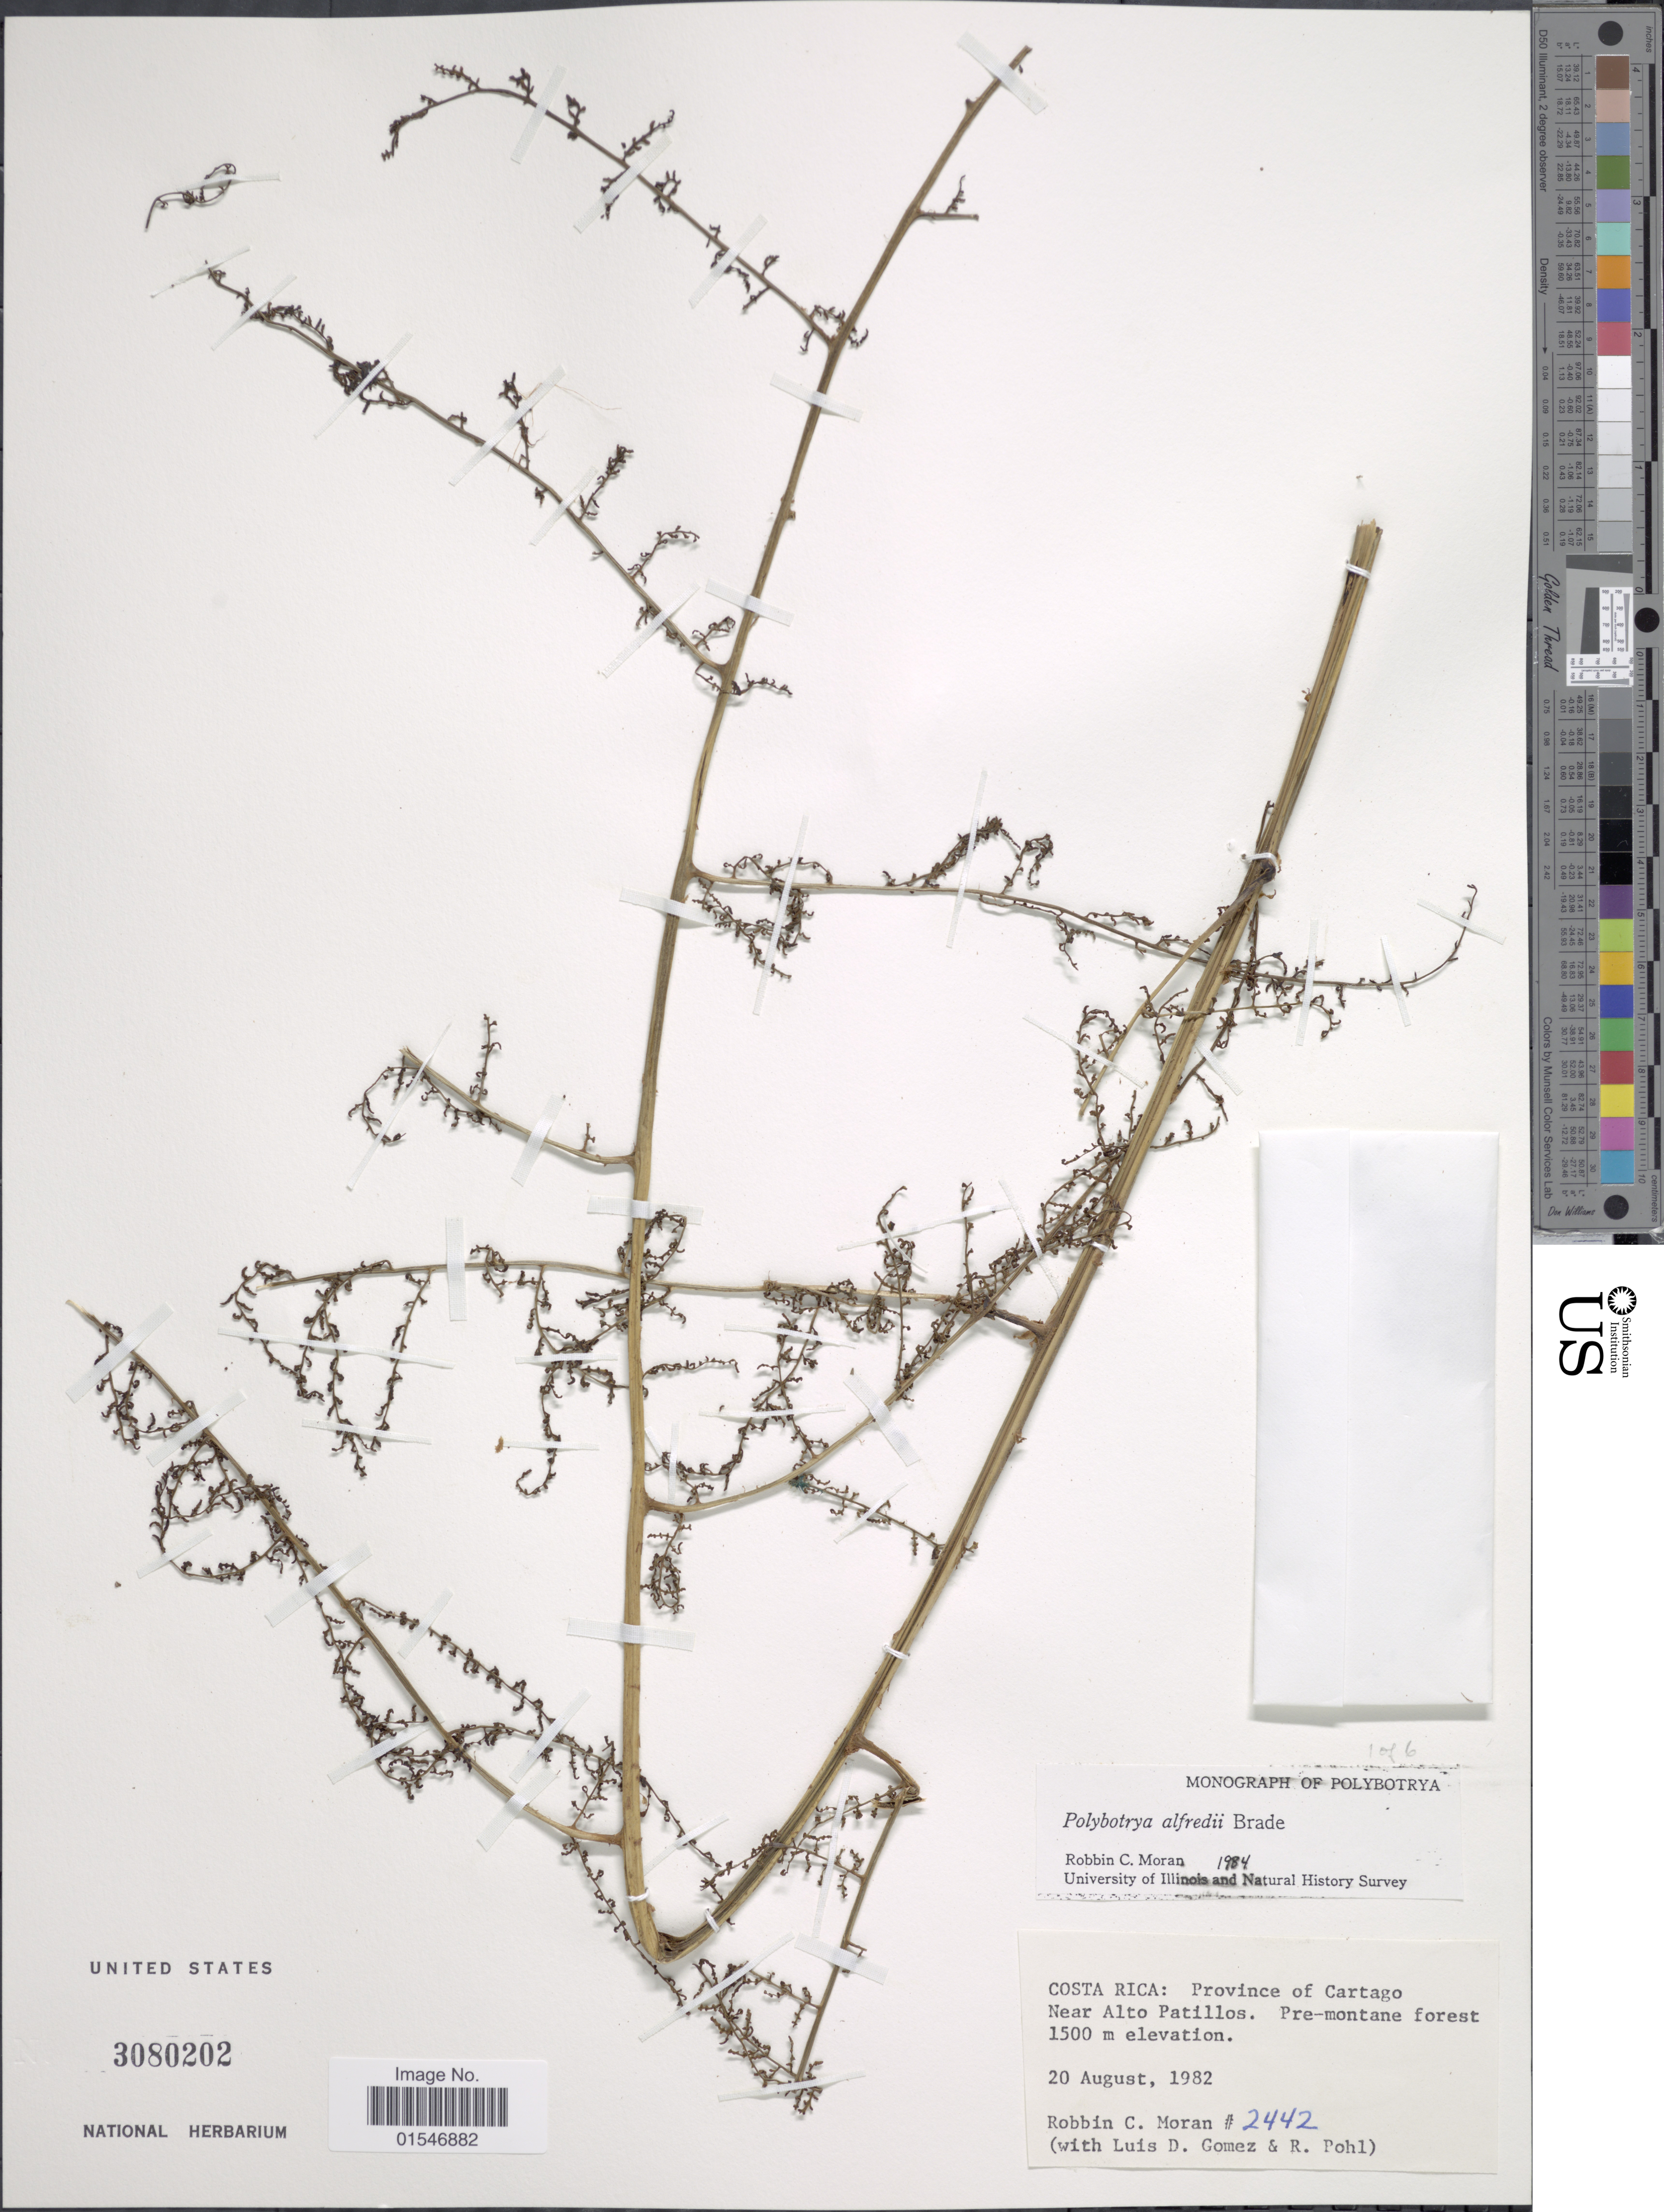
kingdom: Plantae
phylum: Tracheophyta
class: Polypodiopsida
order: Polypodiales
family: Dryopteridaceae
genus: Polybotrya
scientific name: Polybotrya alfredii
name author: Brade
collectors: R. C. Moran, L. D. Gómez & R. W. Pohl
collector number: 2442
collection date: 1982-08-20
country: Costa Rica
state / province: Cartago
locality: Costa Rica: Province of Cartago, Near Alto Patillos.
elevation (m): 1500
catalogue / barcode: US 3080202